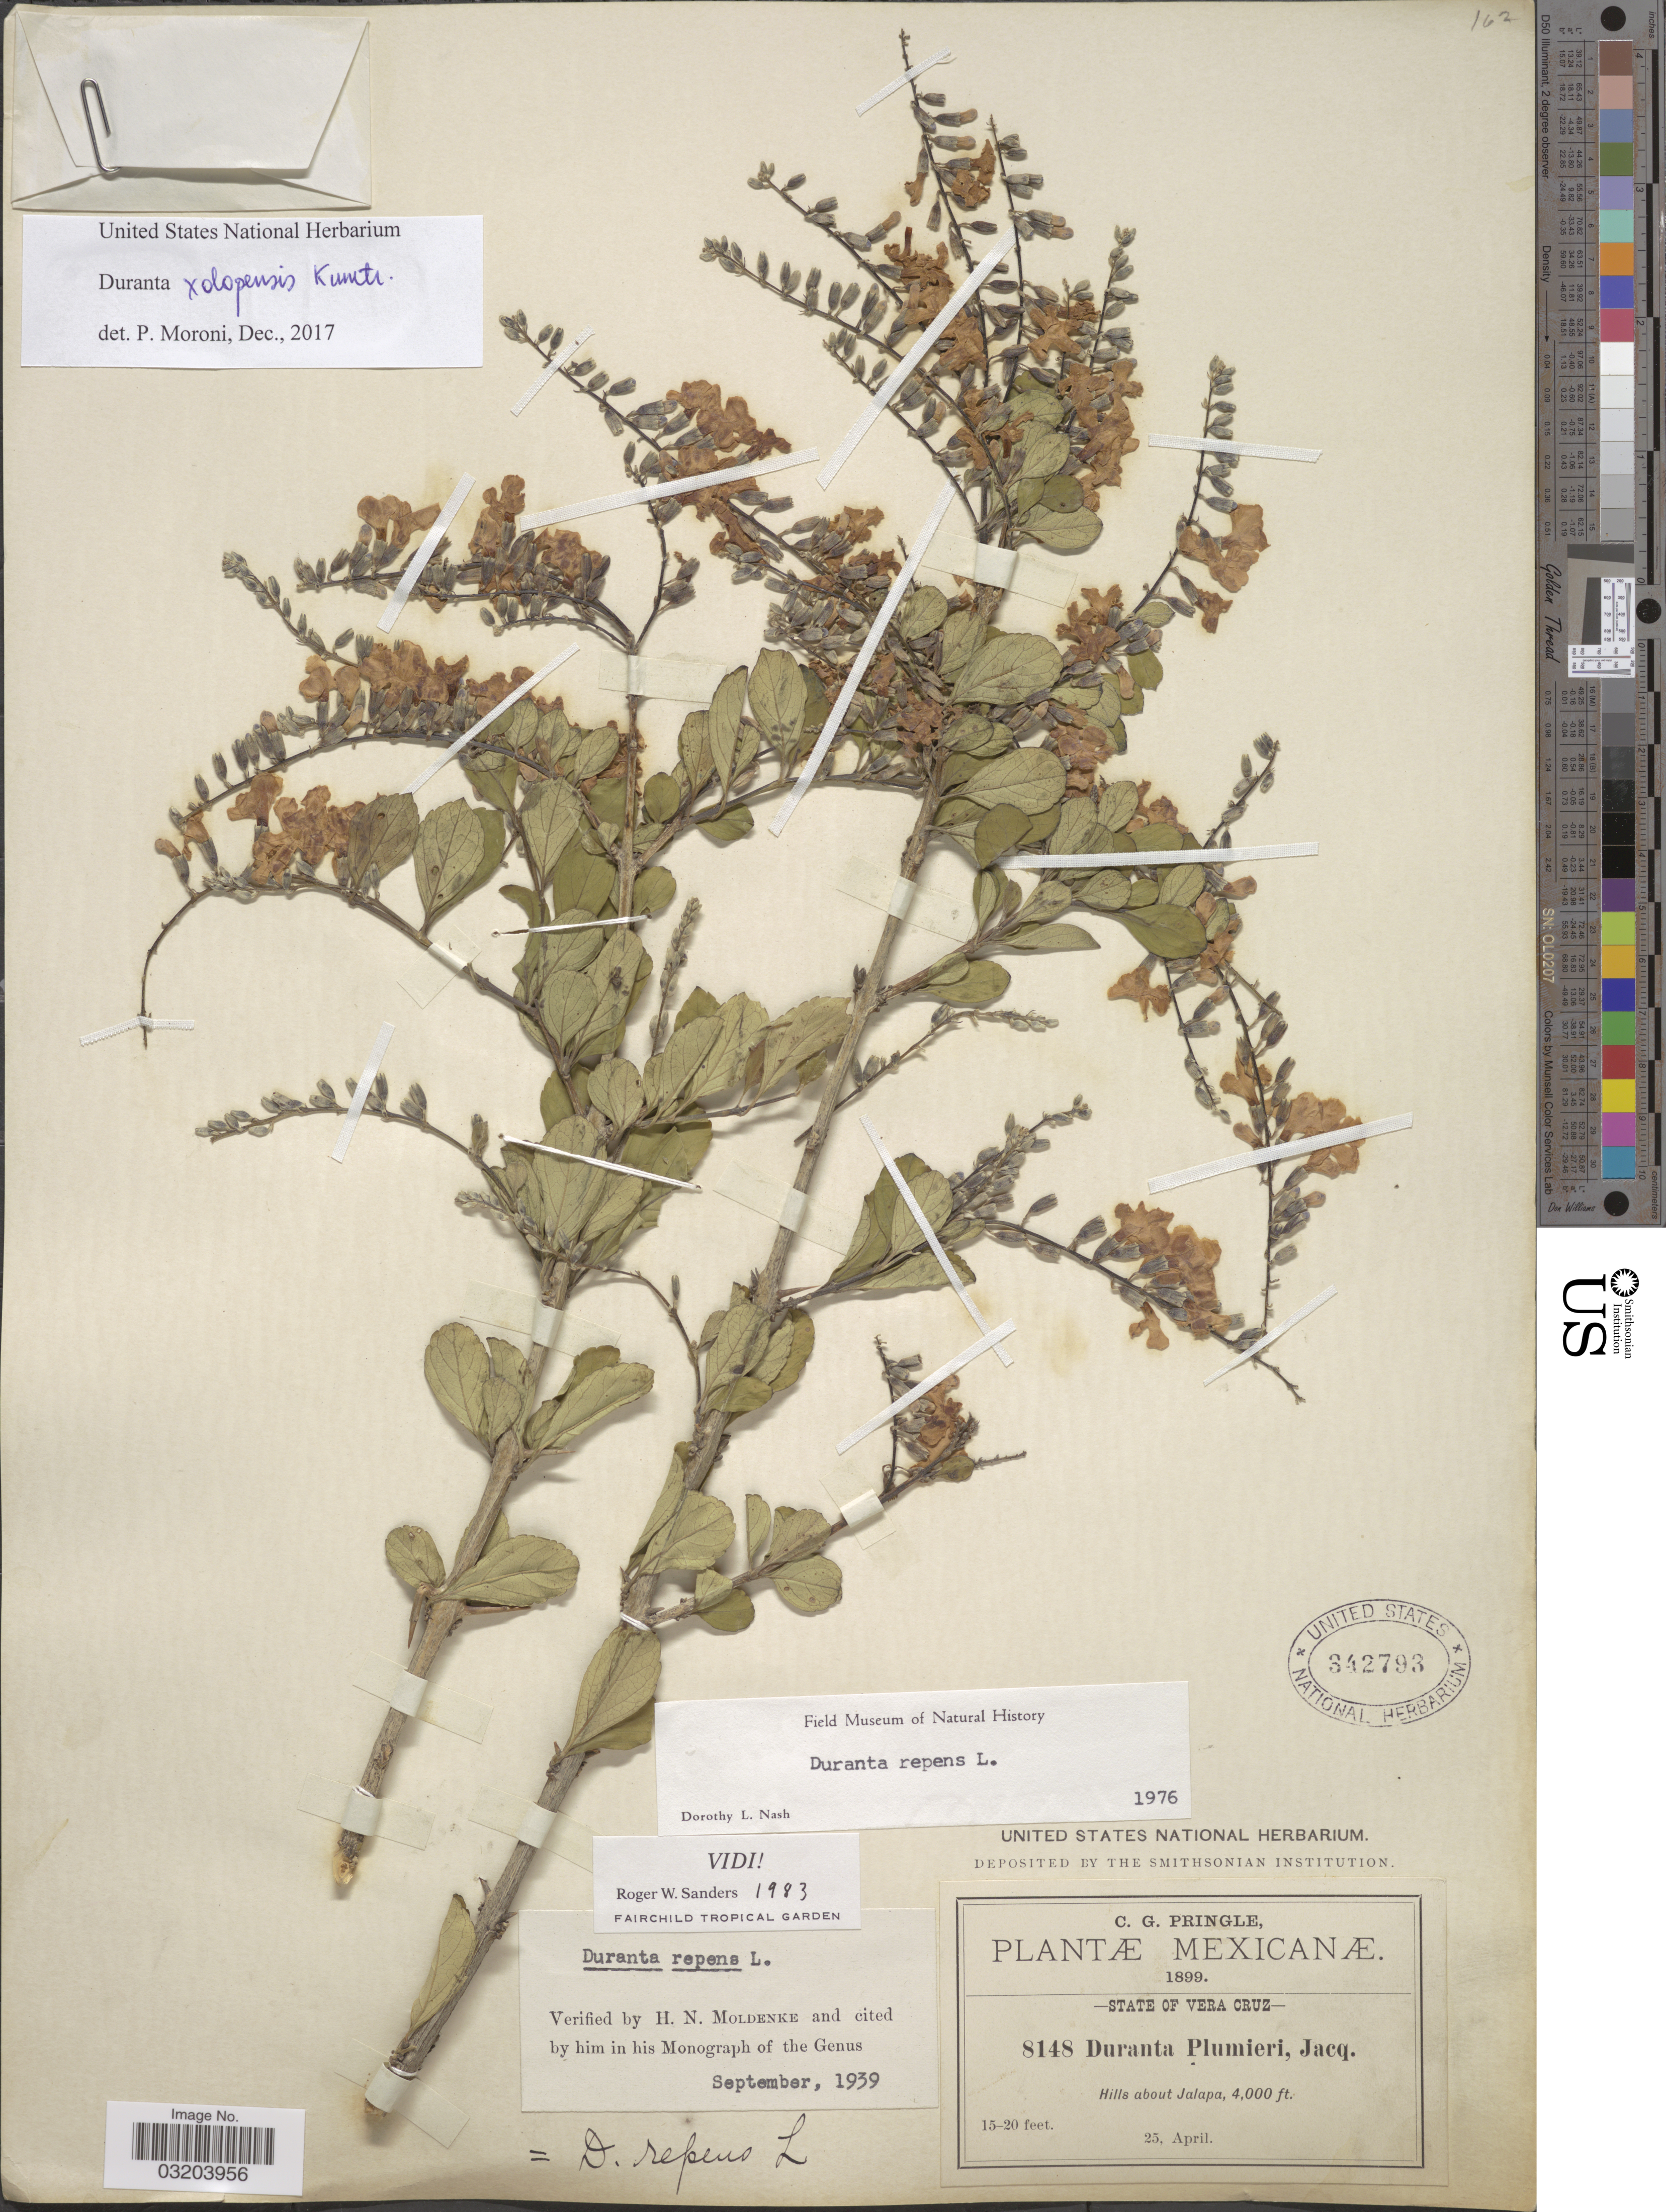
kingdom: Plantae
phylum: Tracheophyta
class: Magnoliopsida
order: Lamiales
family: Verbenaceae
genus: Duranta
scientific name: Duranta erecta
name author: L.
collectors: C. G. Pringle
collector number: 8148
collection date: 1899-04-25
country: Mexico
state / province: Veracruz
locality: State of Vera Cruz. Hills about Jalapa.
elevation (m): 1219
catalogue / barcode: US 342793